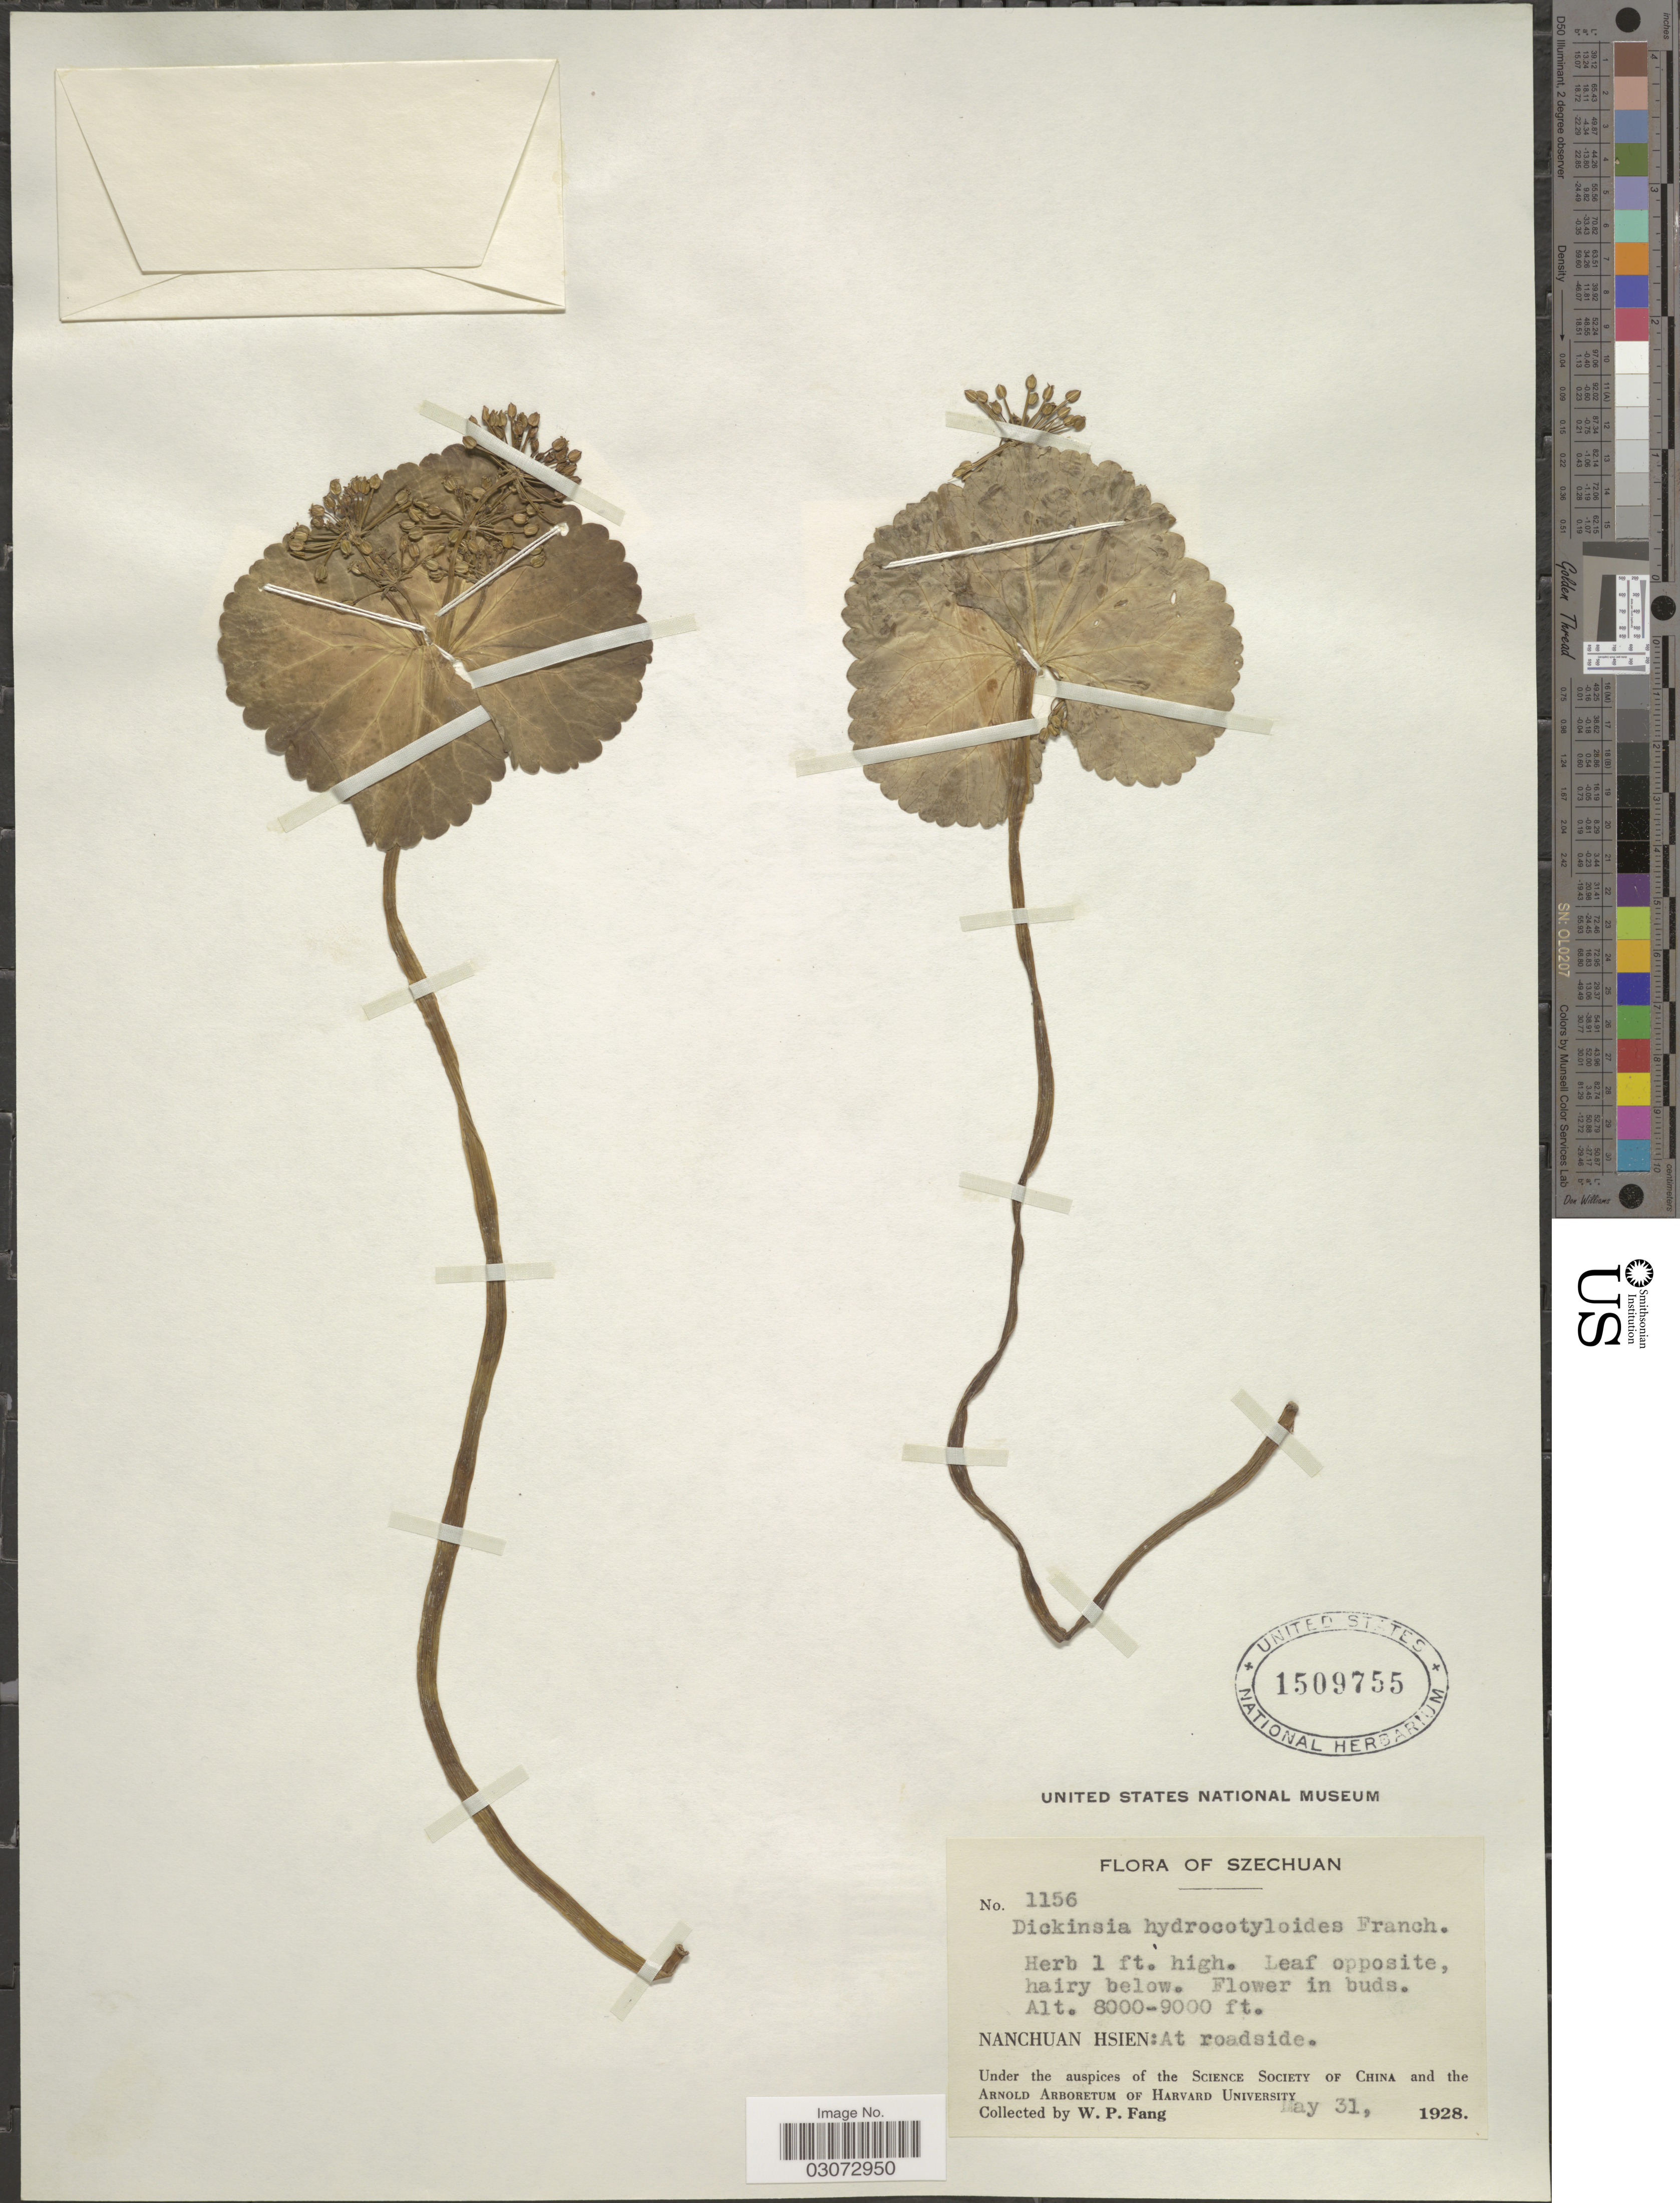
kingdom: Plantae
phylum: Tracheophyta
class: Magnoliopsida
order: Apiales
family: Apiaceae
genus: Dickinsia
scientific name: Dickinsia hydrocotyloides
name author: Franch.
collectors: W. P. Fang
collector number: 1156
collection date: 1928-05-31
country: China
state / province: Sichuan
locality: Szechuan. Nachuan Hsien: At roadside.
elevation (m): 2438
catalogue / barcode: US 1509755